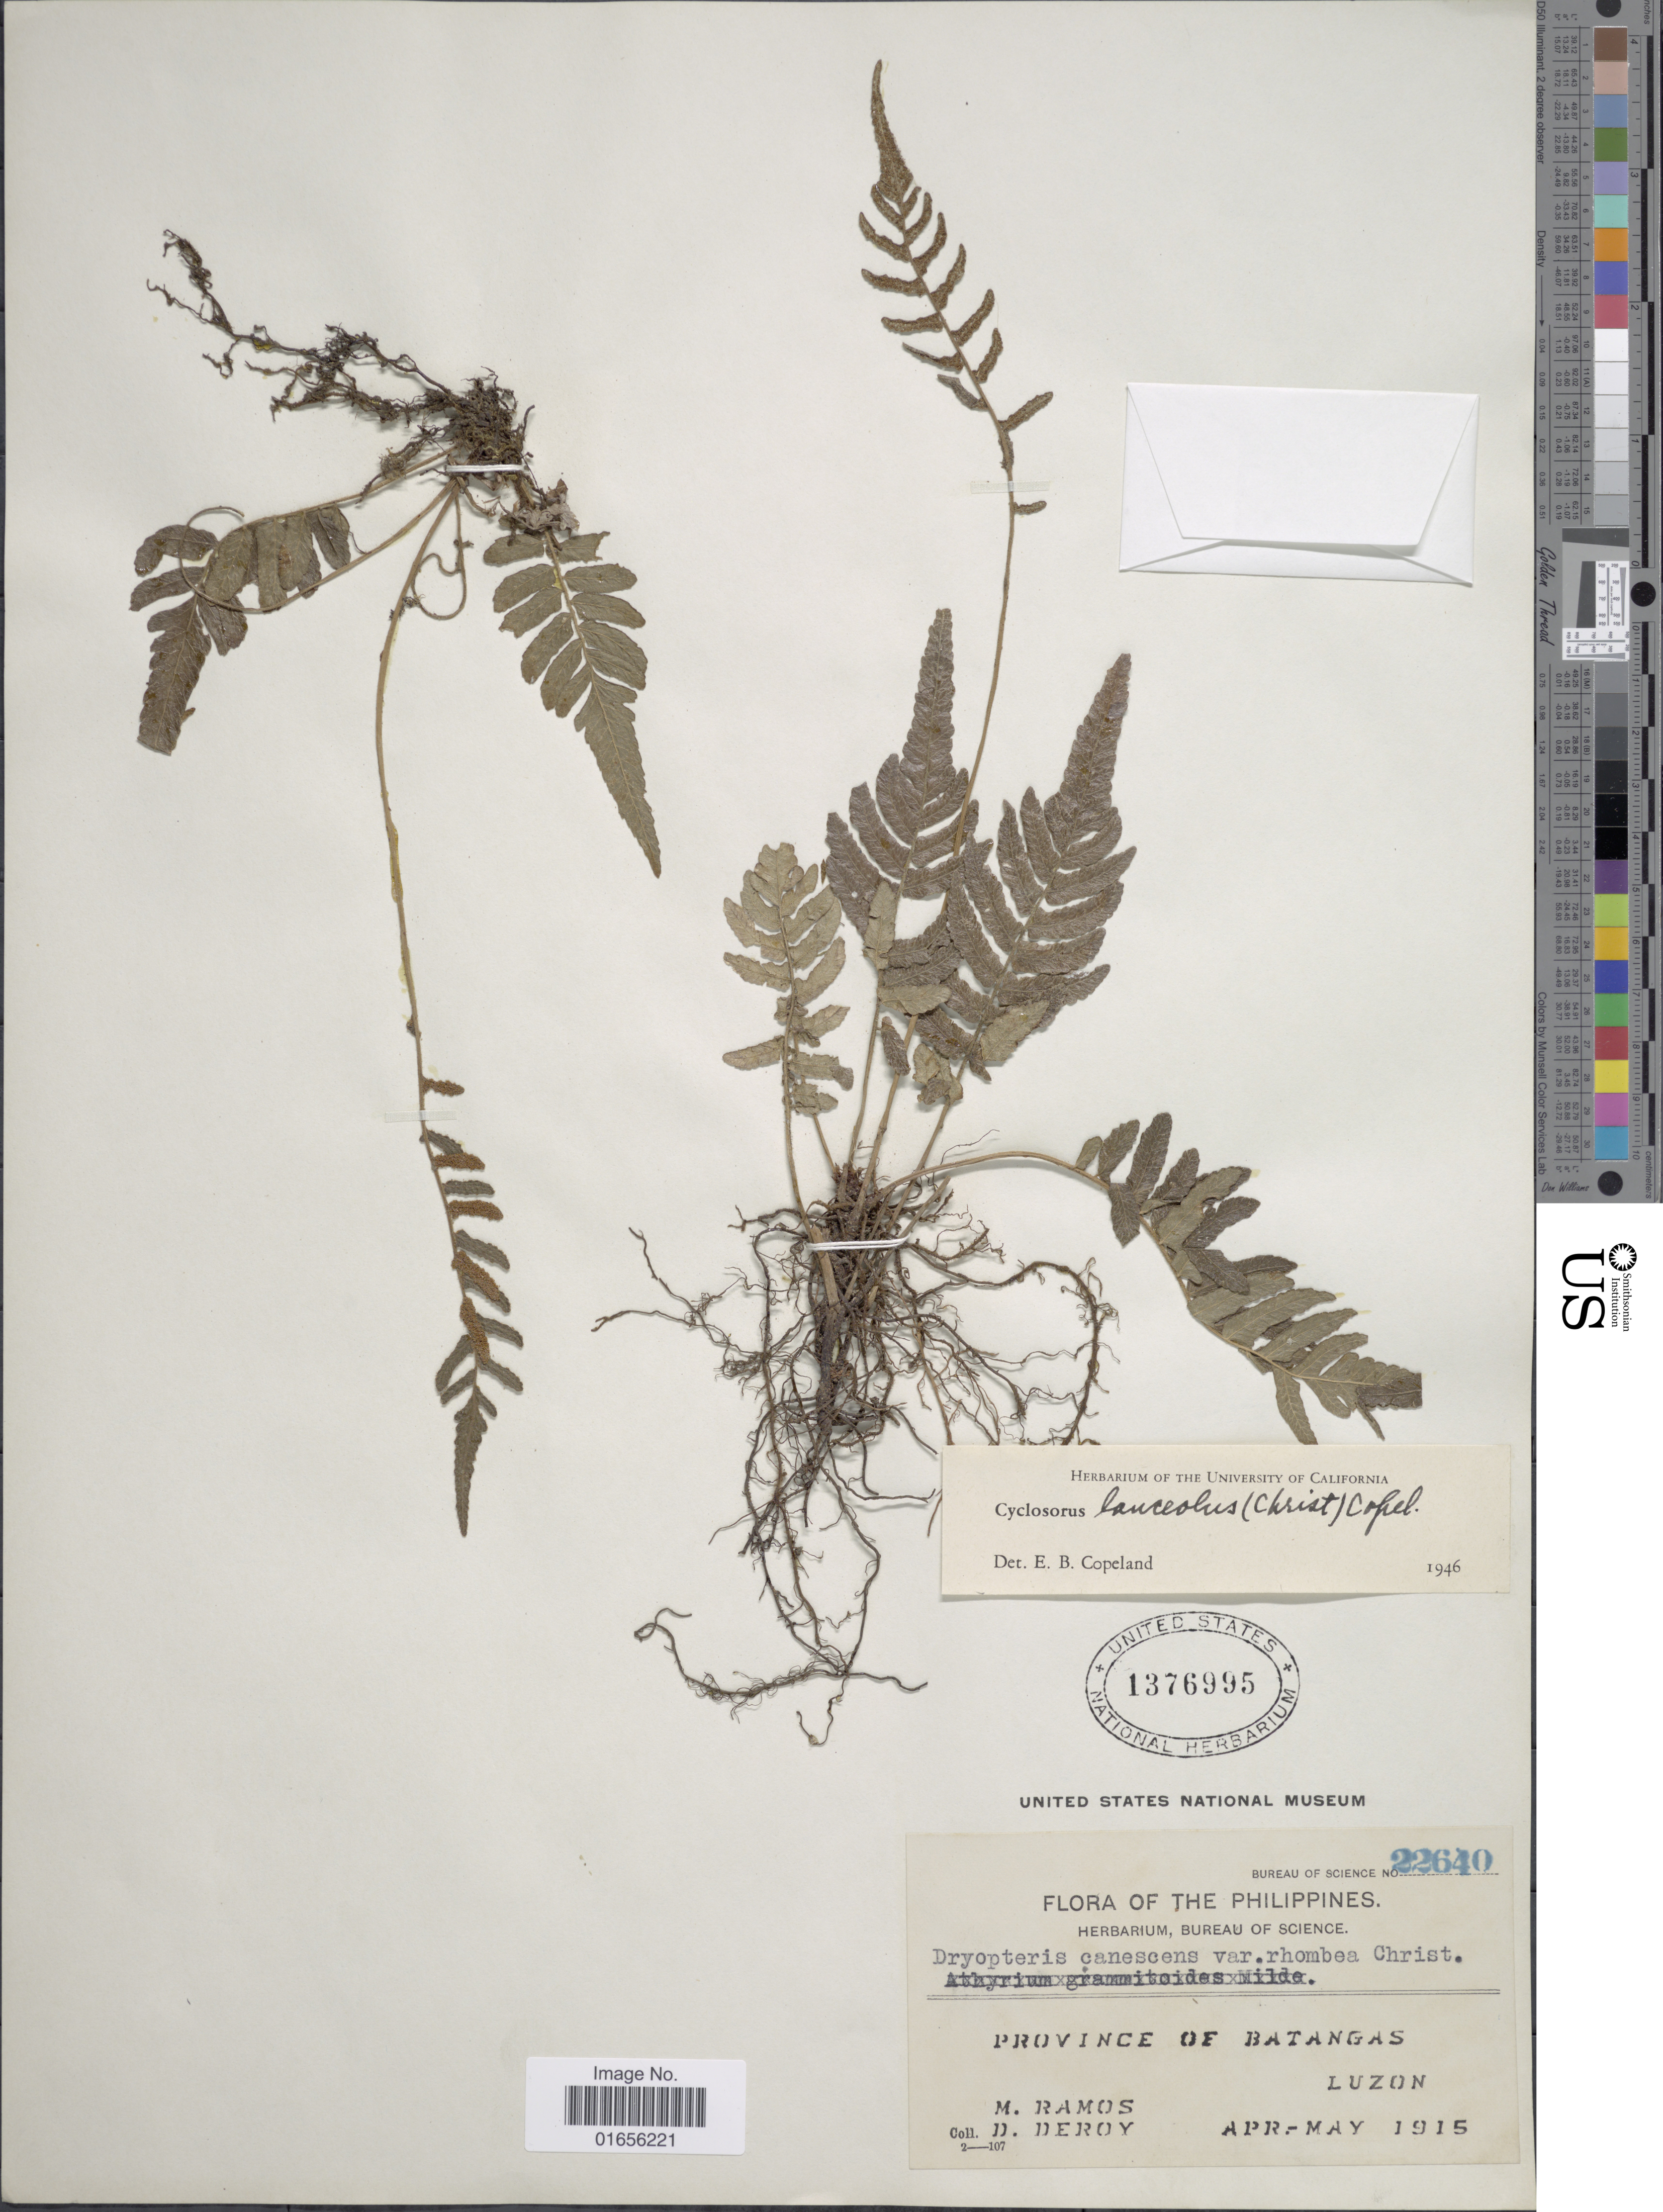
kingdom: Plantae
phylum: Tracheophyta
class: Polypodiopsida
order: Polypodiales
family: Thelypteridaceae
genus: Pronephrium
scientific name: Pronephrium rhombeum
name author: (Christ) Holttum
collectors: M. Ramos & D. Deroy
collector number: Bureau of Science 22640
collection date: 1915-04/1915-05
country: Philippines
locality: The Philippines, Province of Batangas, Luzon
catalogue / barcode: US 1376995